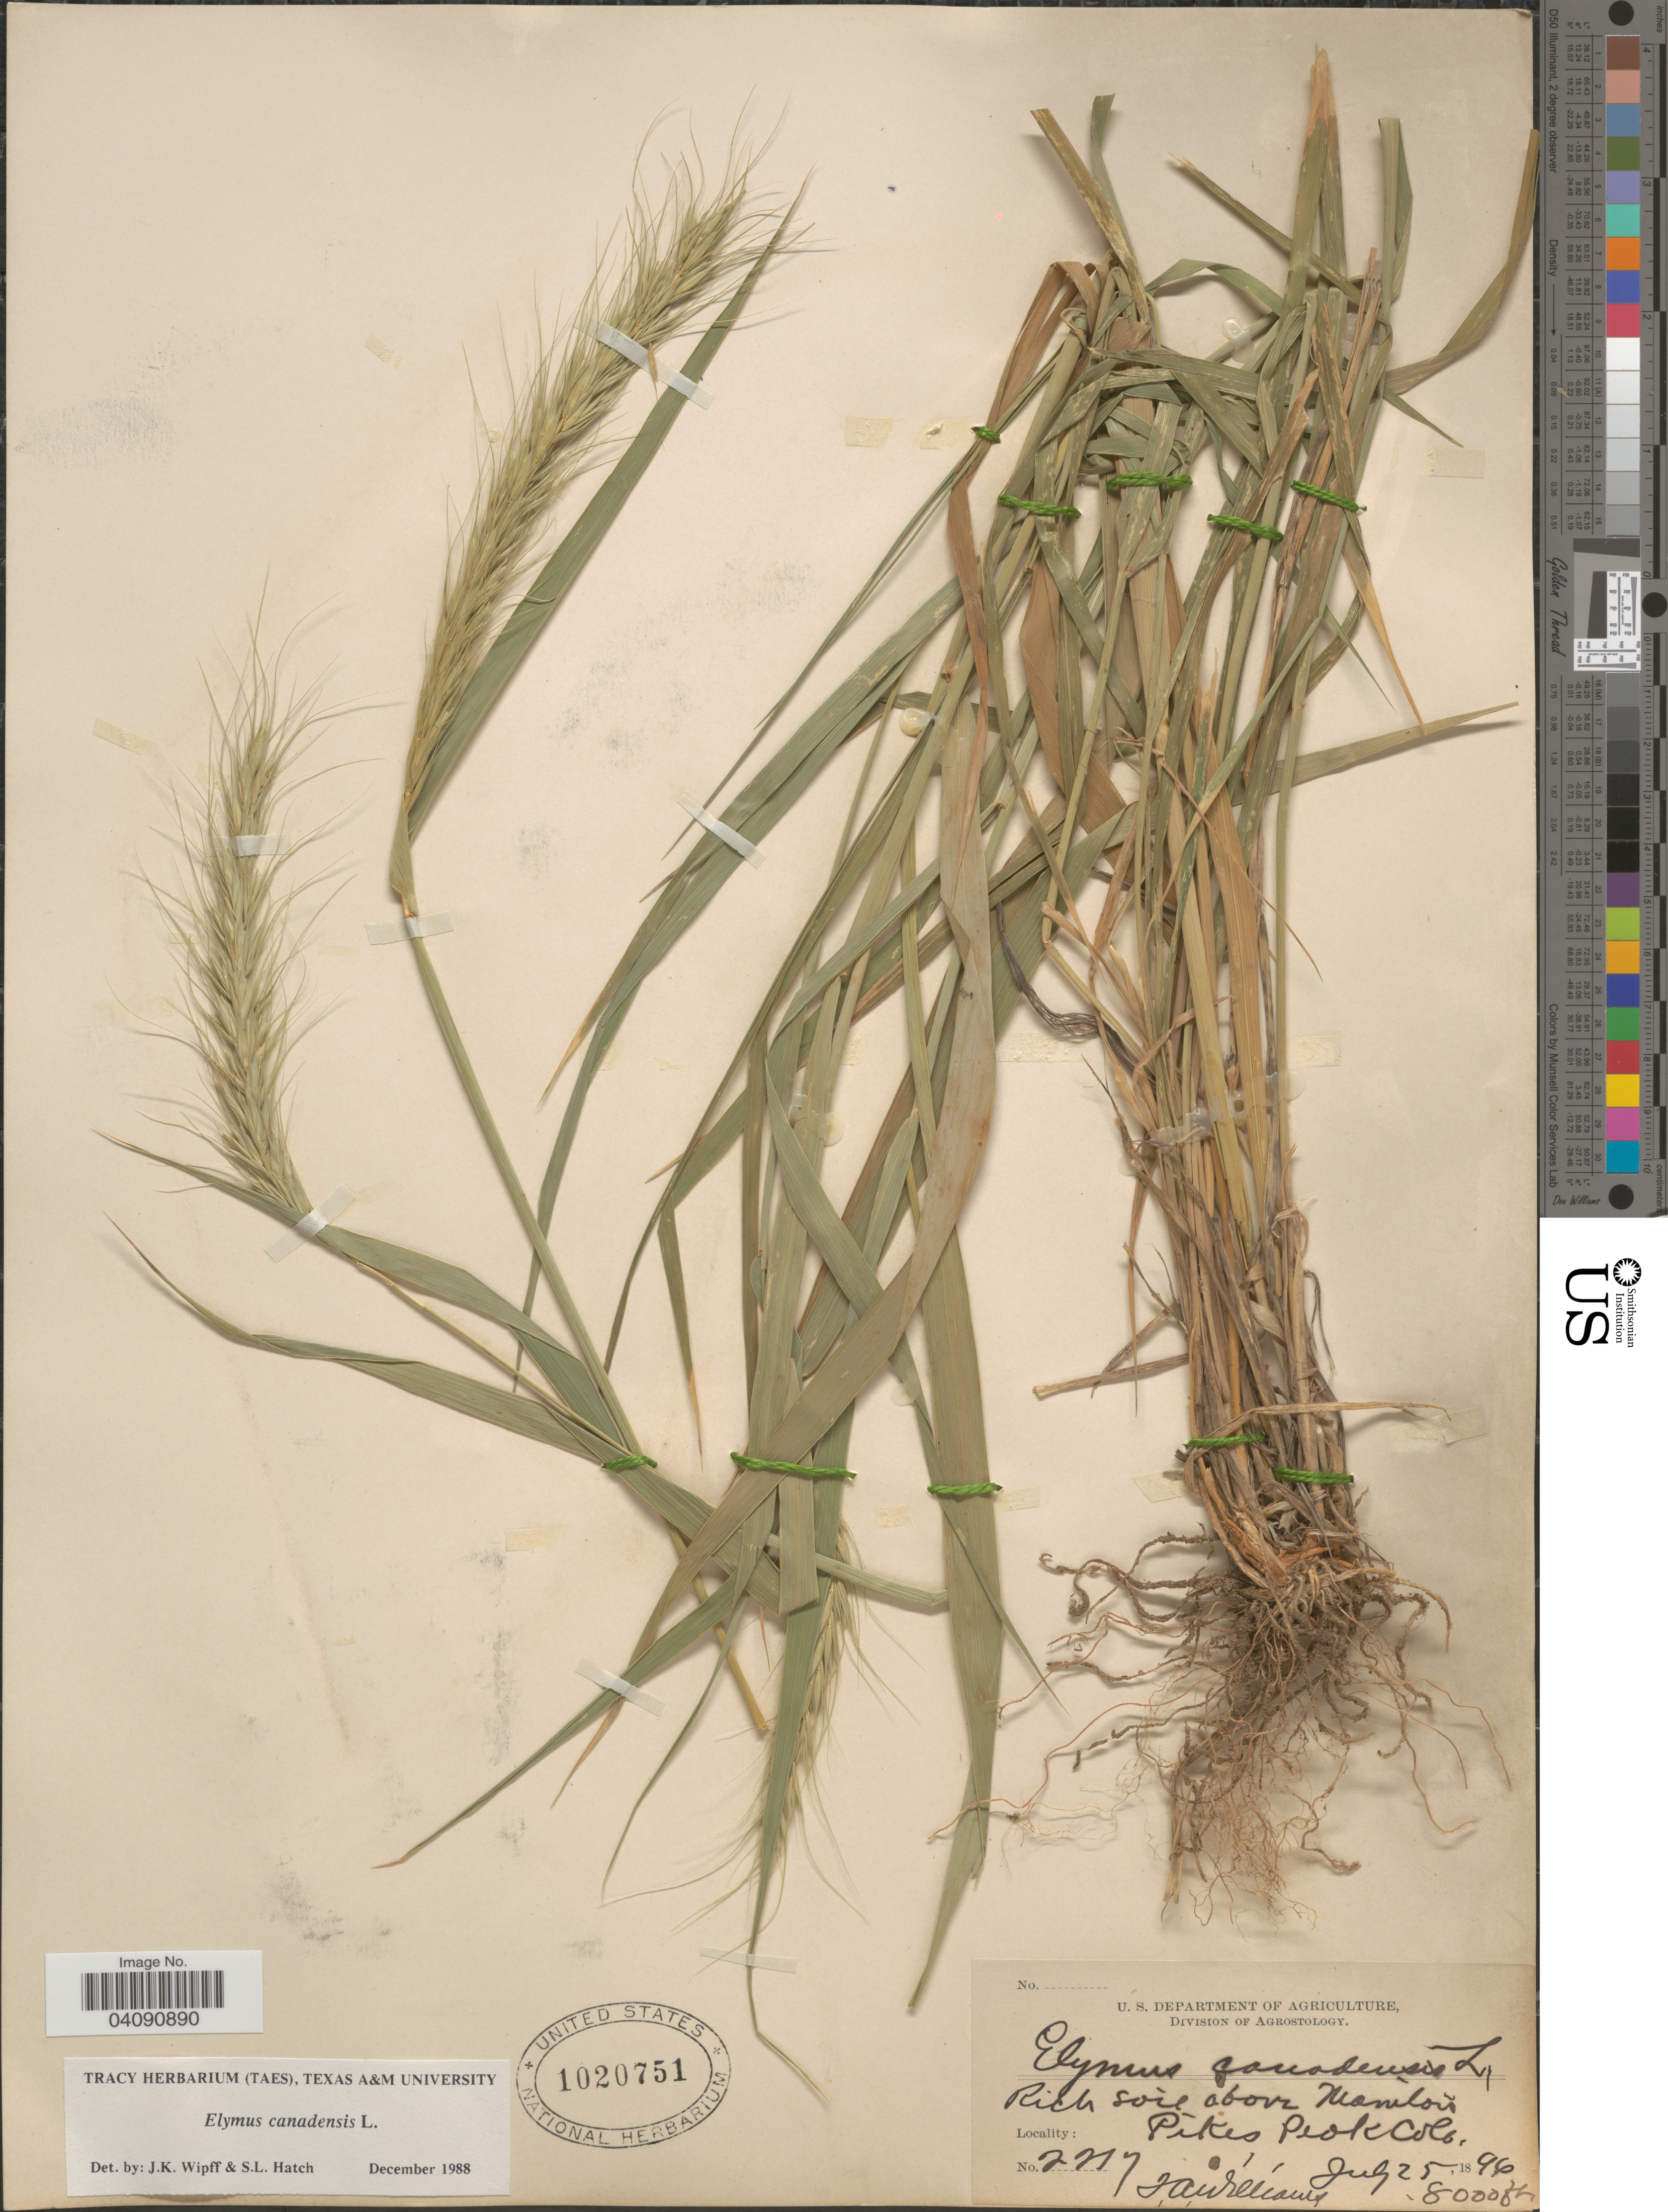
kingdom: Plantae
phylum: Tracheophyta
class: Liliopsida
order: Poales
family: Poaceae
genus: Elymus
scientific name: Elymus canadensis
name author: L.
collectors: T. Williams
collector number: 2217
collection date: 1896-07-25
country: United States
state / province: Colorado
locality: Rich soil above Manitou, Pikes Peak.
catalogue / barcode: US 1020751